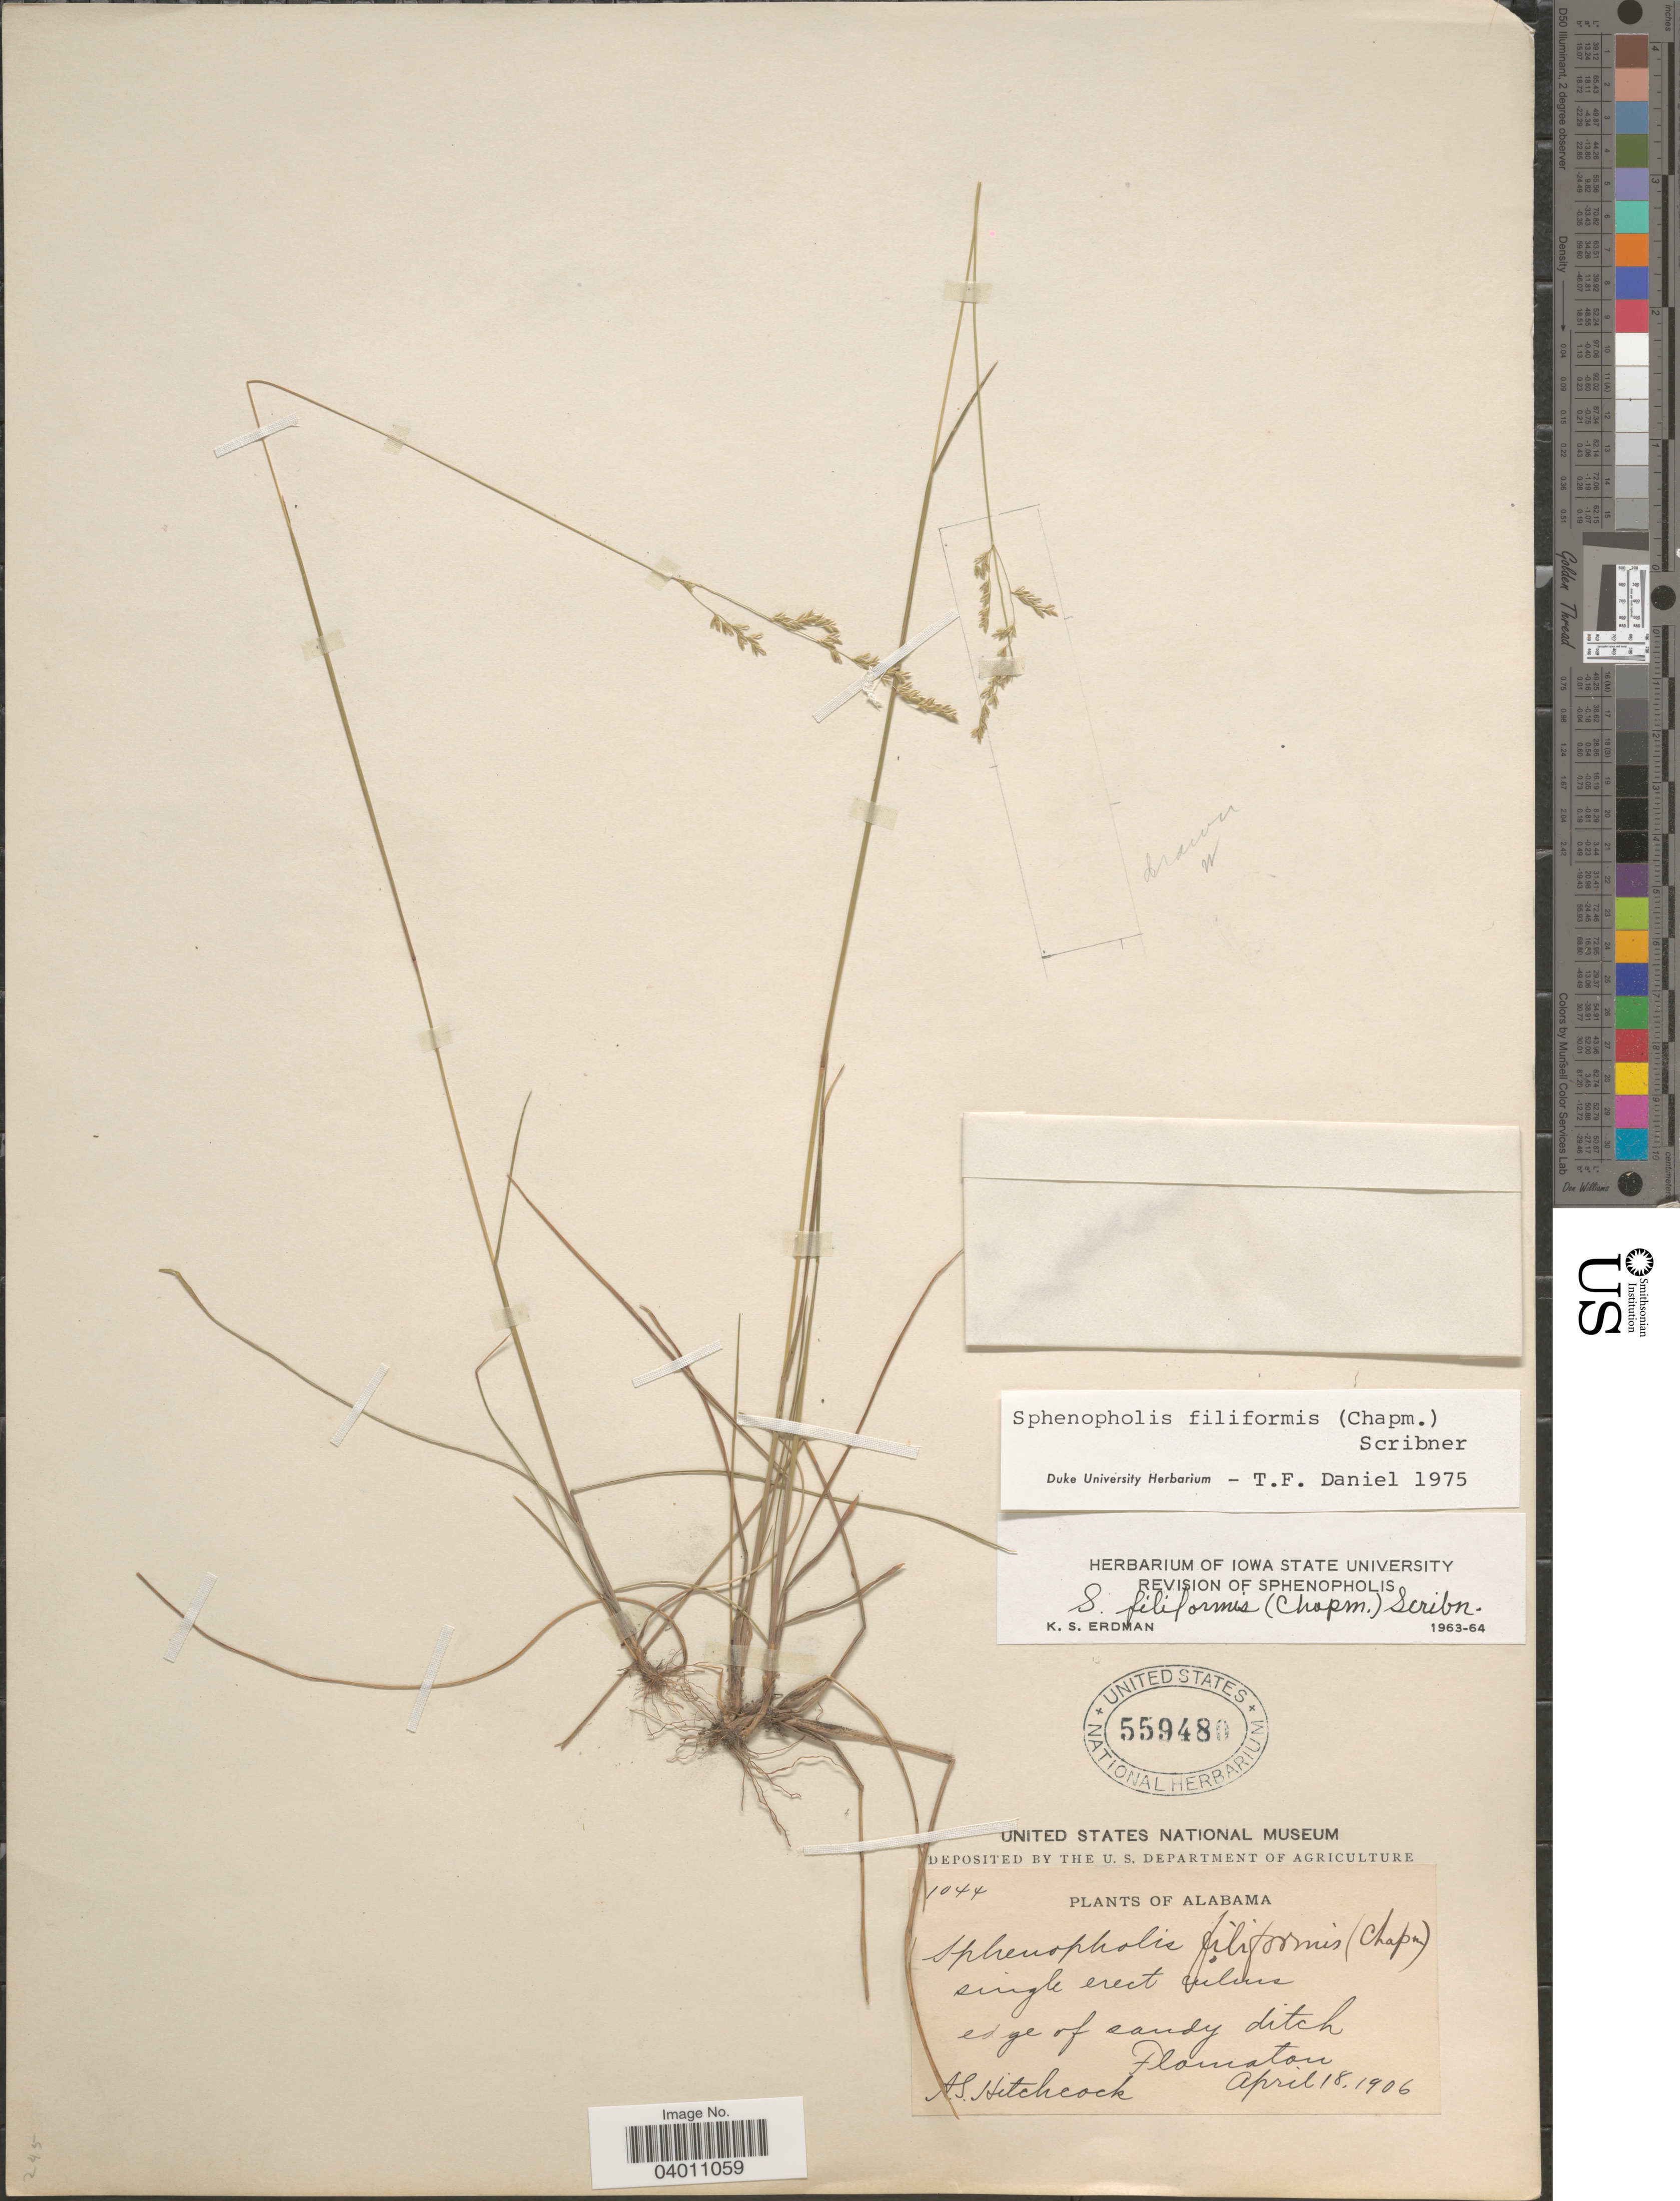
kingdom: Plantae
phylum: Tracheophyta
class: Liliopsida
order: Poales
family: Poaceae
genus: Sphenopholis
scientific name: Sphenopholis filiformis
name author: (Chapm.) Scribn.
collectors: A. S. Hitchcock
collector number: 1044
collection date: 1906-04-18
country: United States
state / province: Alabama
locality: Flomaton.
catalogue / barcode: US 559480